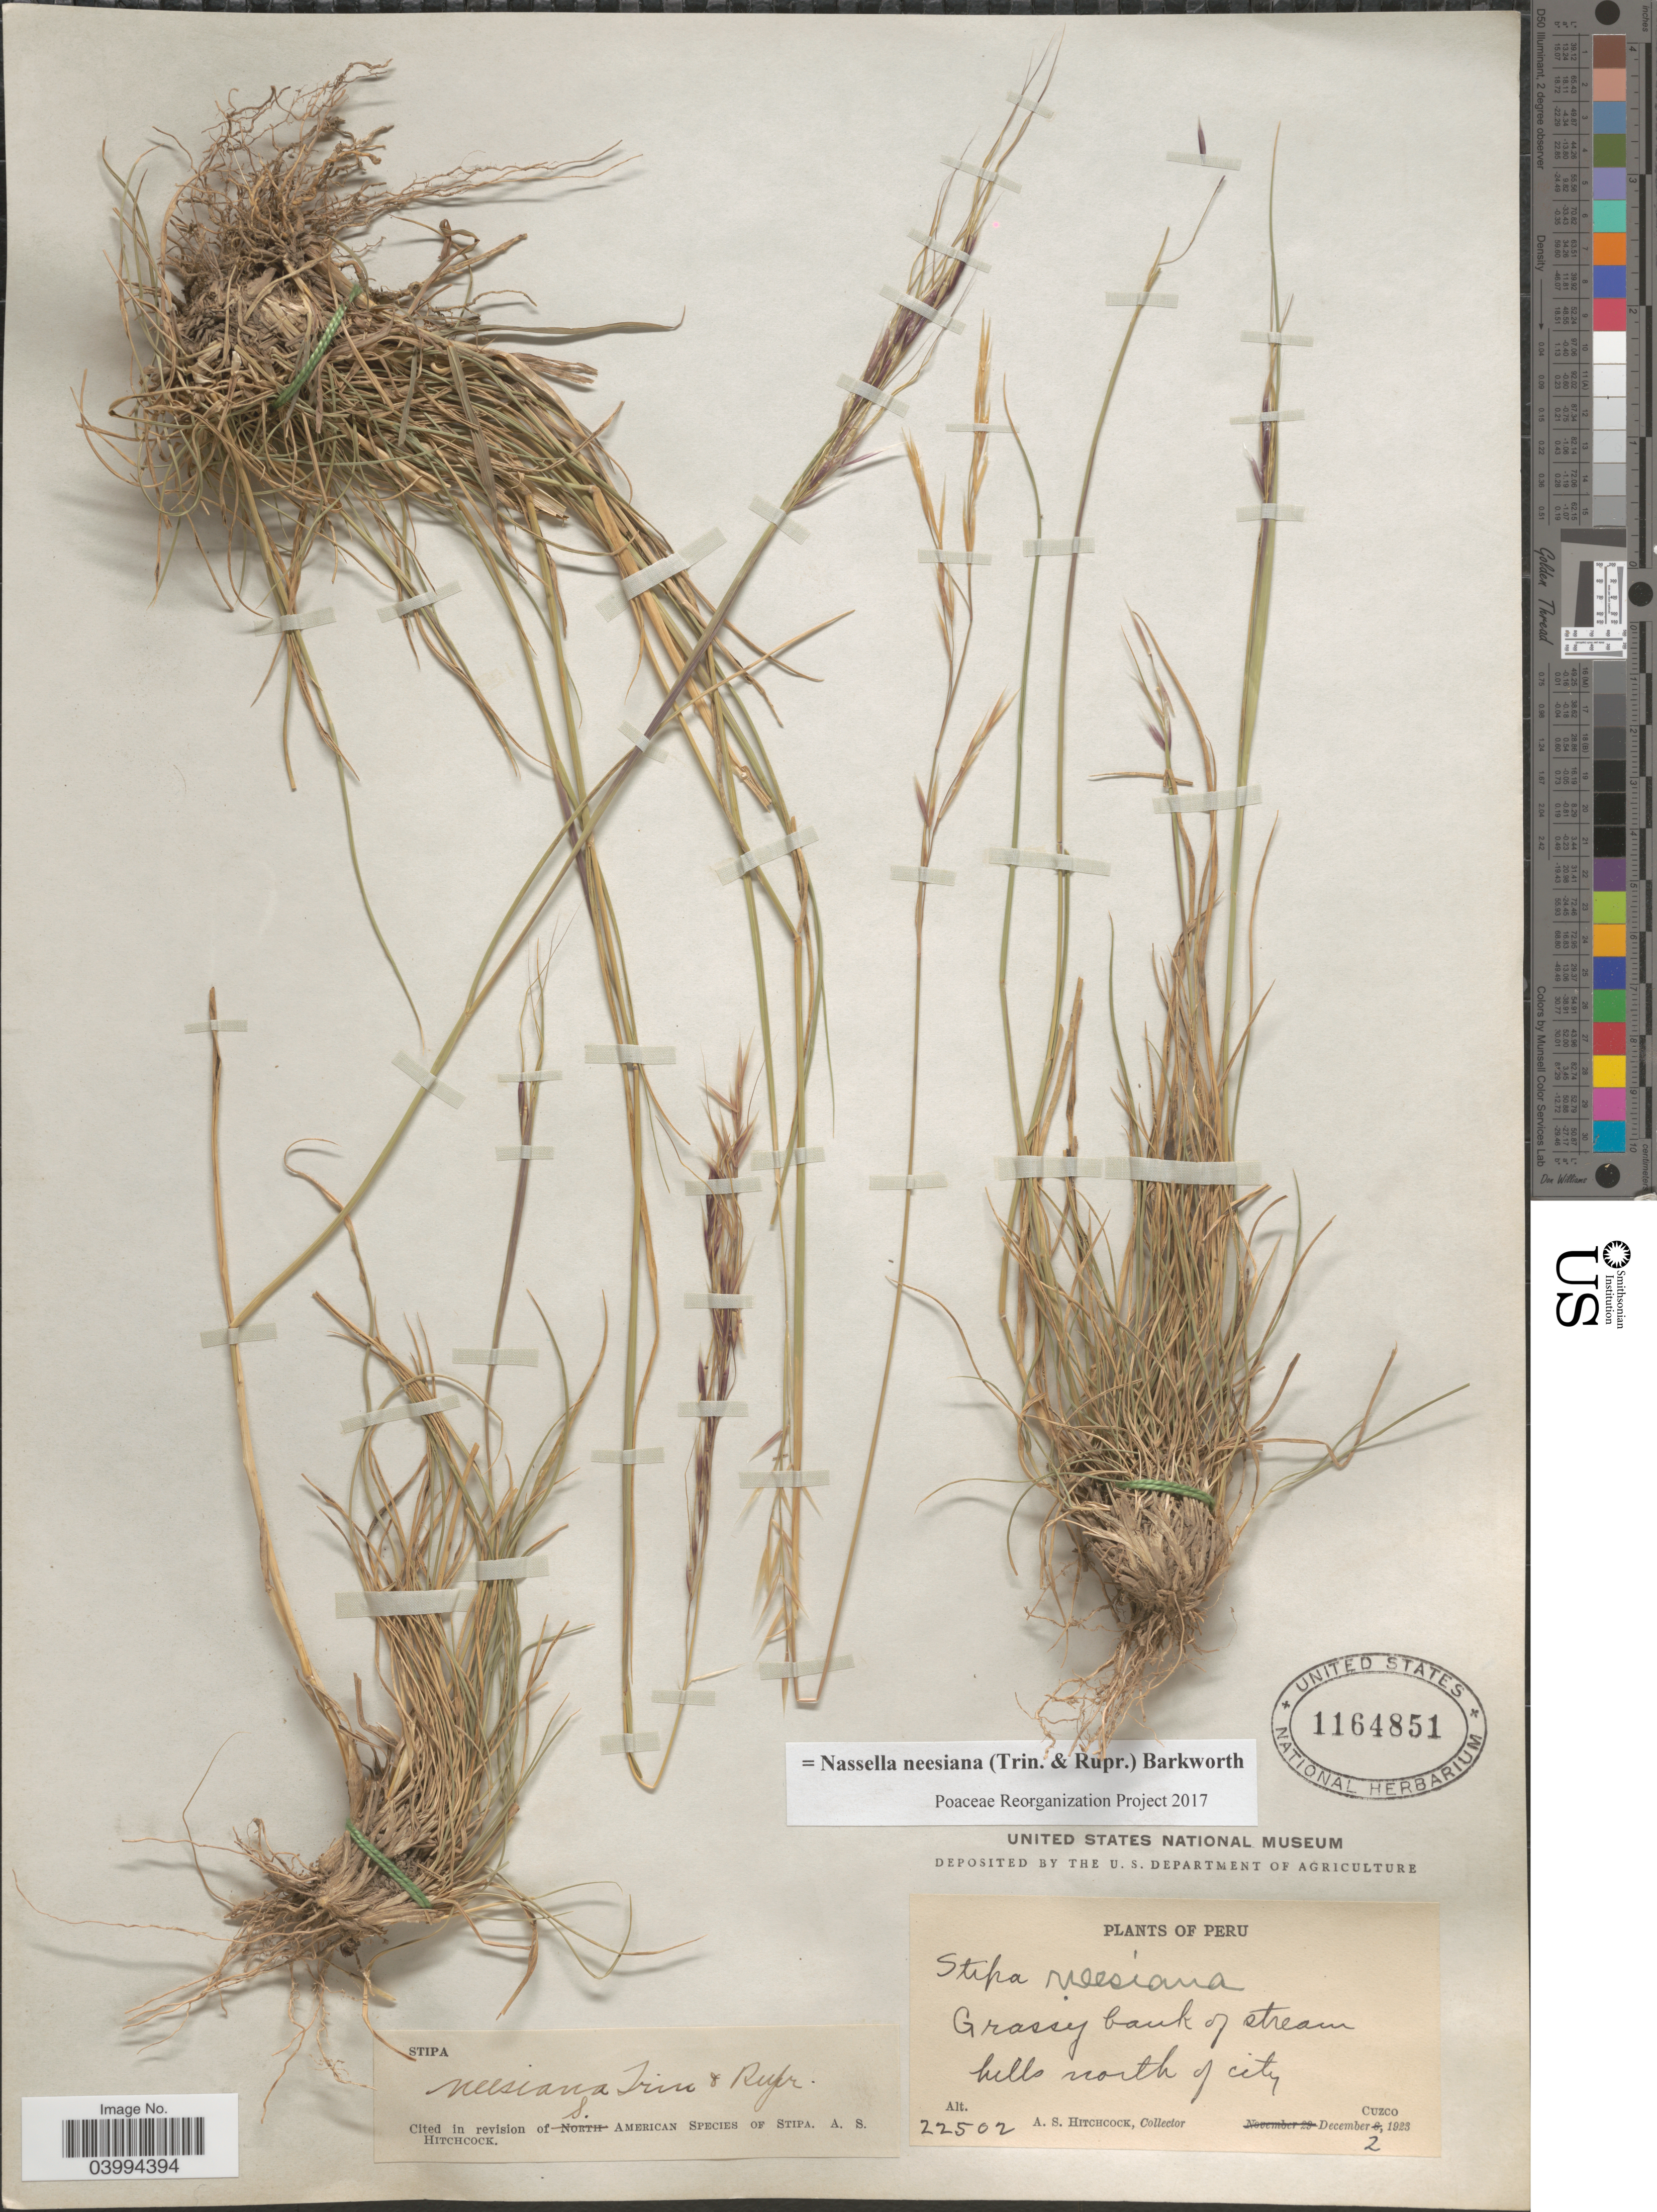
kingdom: Plantae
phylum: Tracheophyta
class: Liliopsida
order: Poales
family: Poaceae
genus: Nassella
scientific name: Nassella neesiana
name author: (Trin. & Rupr.) Barkworth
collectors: A. S. Hitchcock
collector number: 22502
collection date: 1923-12-02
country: Peru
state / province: Cusco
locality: Hills north of city. Cuzco.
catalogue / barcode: US 1164851